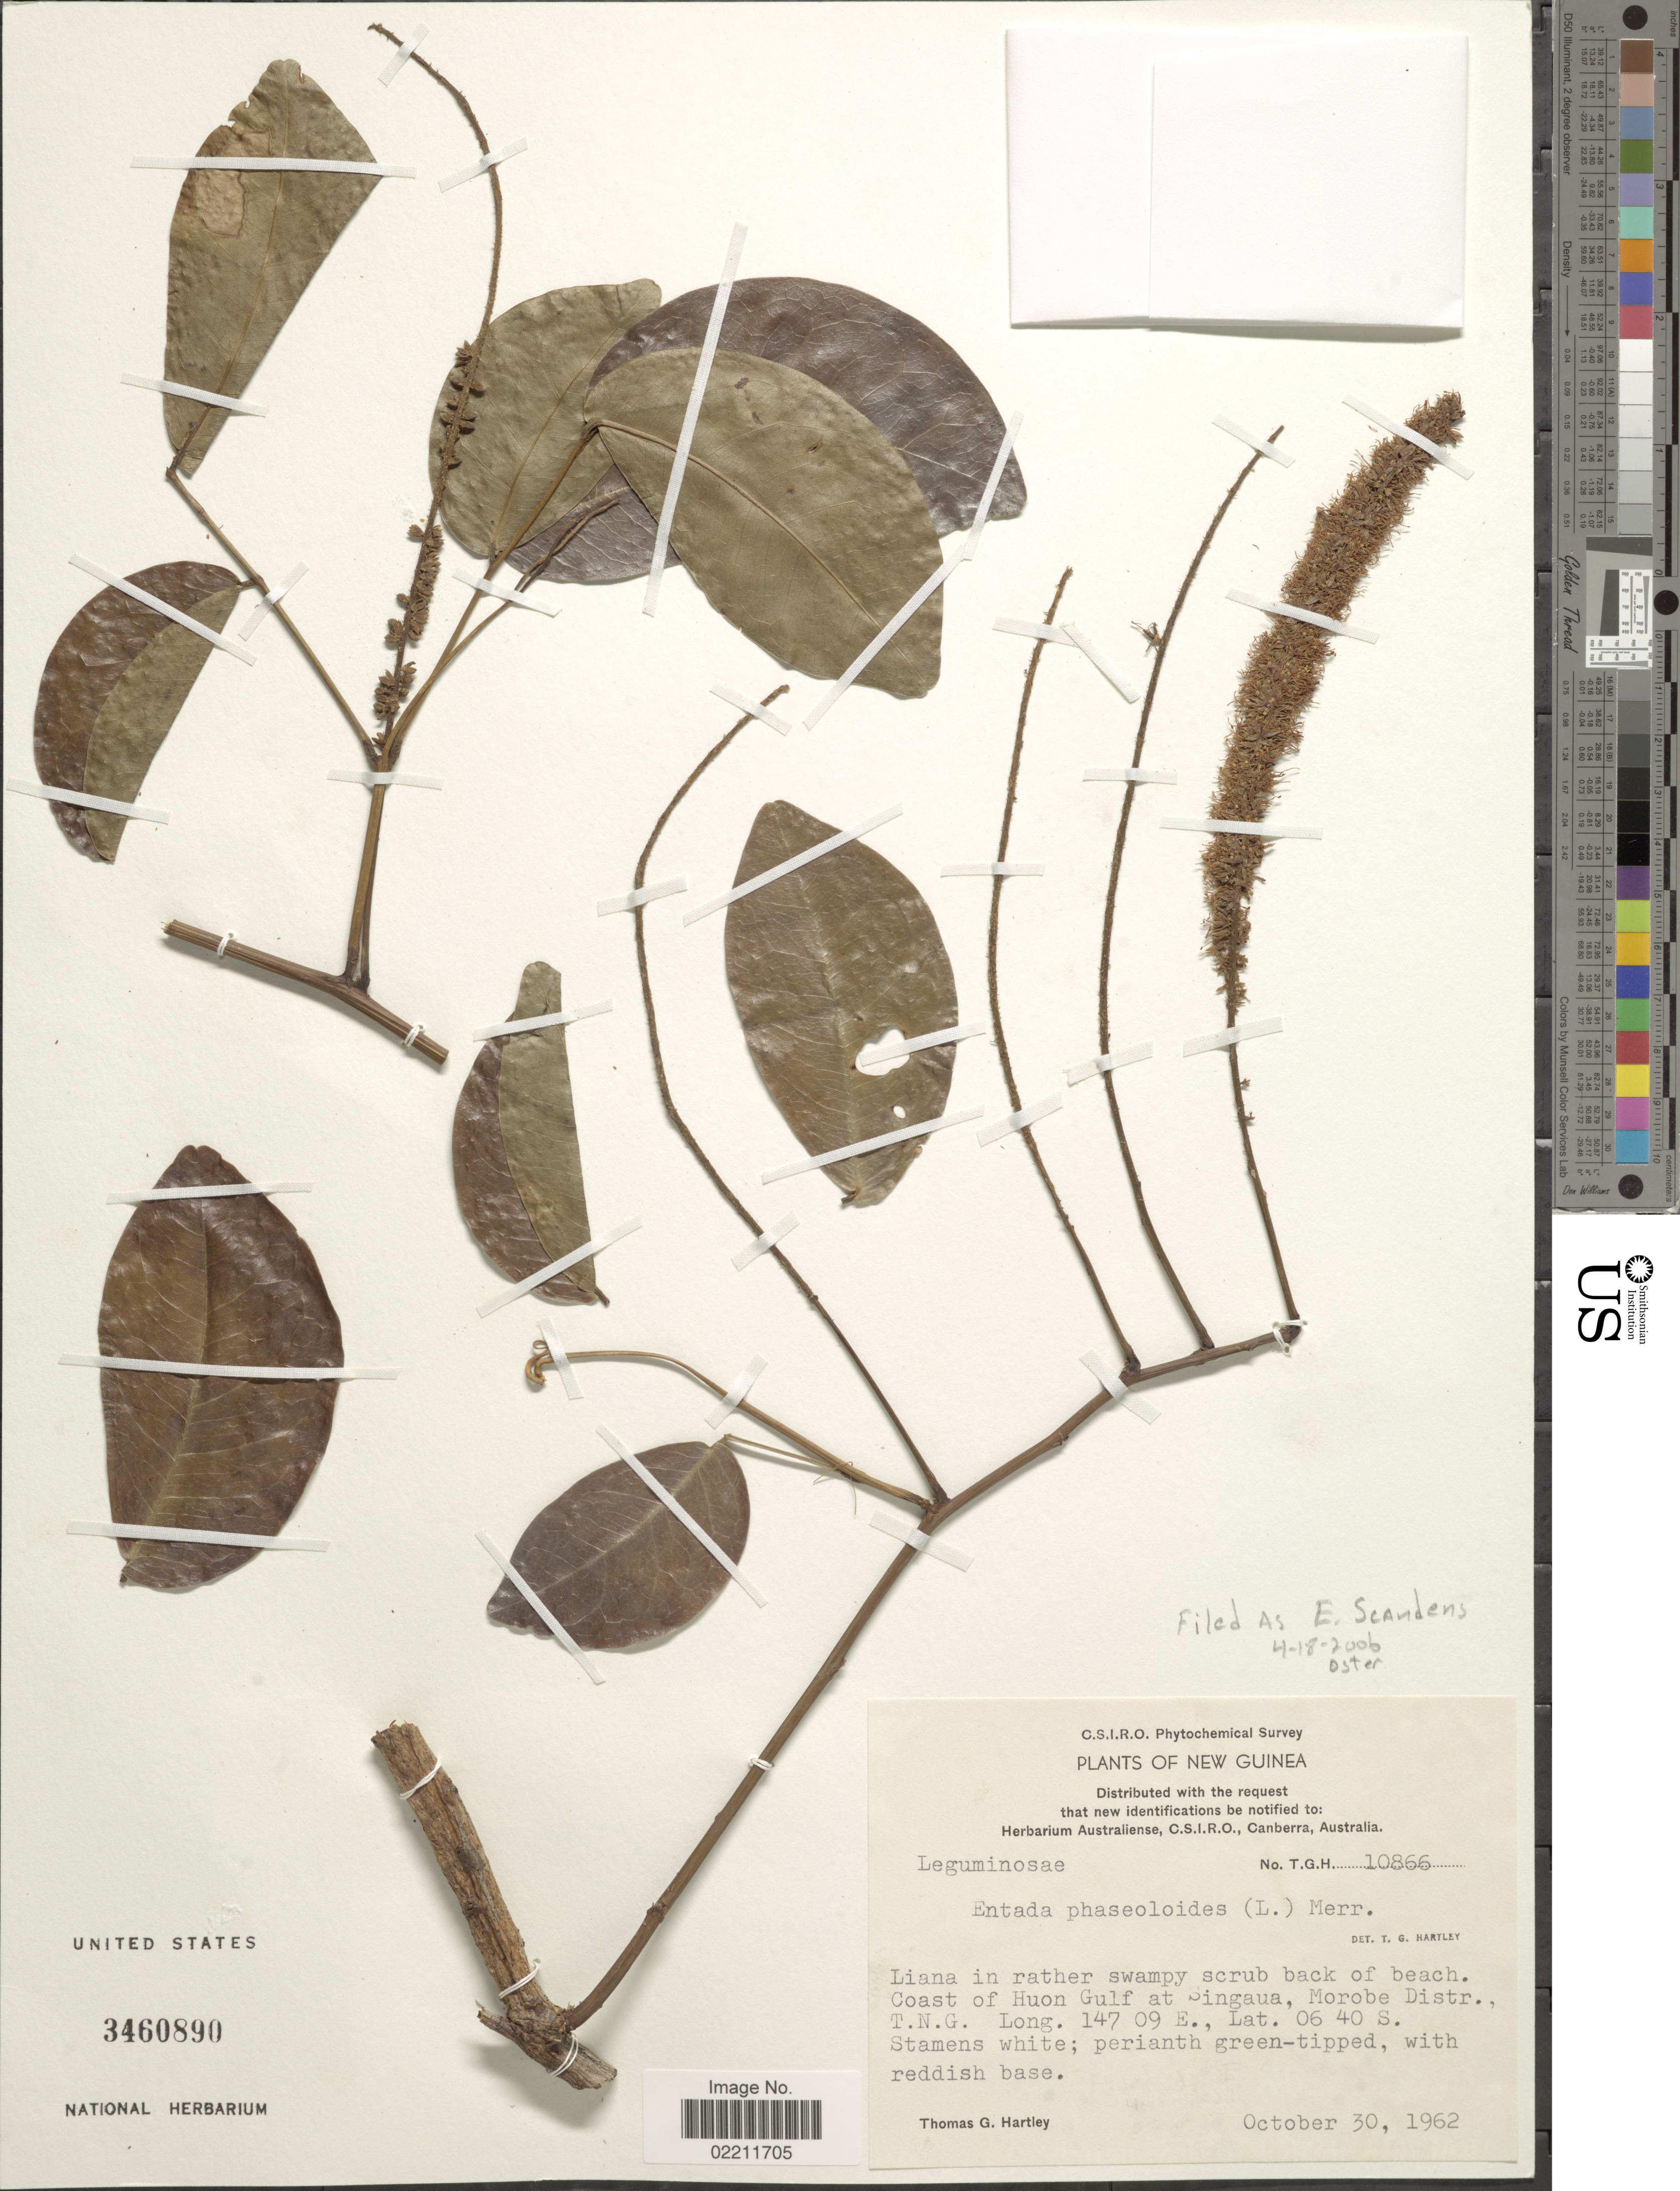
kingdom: Plantae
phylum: Tracheophyta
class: Magnoliopsida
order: Fabales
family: Fabaceae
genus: Entada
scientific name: Entada phaseoloides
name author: (L.) Merr.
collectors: T. G. Hartley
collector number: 10866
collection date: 1962-10-30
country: Papua New Guinea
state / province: Morobe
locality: New Guinea, Coast of Huon Gulf at Singaua, Morobe Distr., T.N.G.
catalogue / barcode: US 3460890